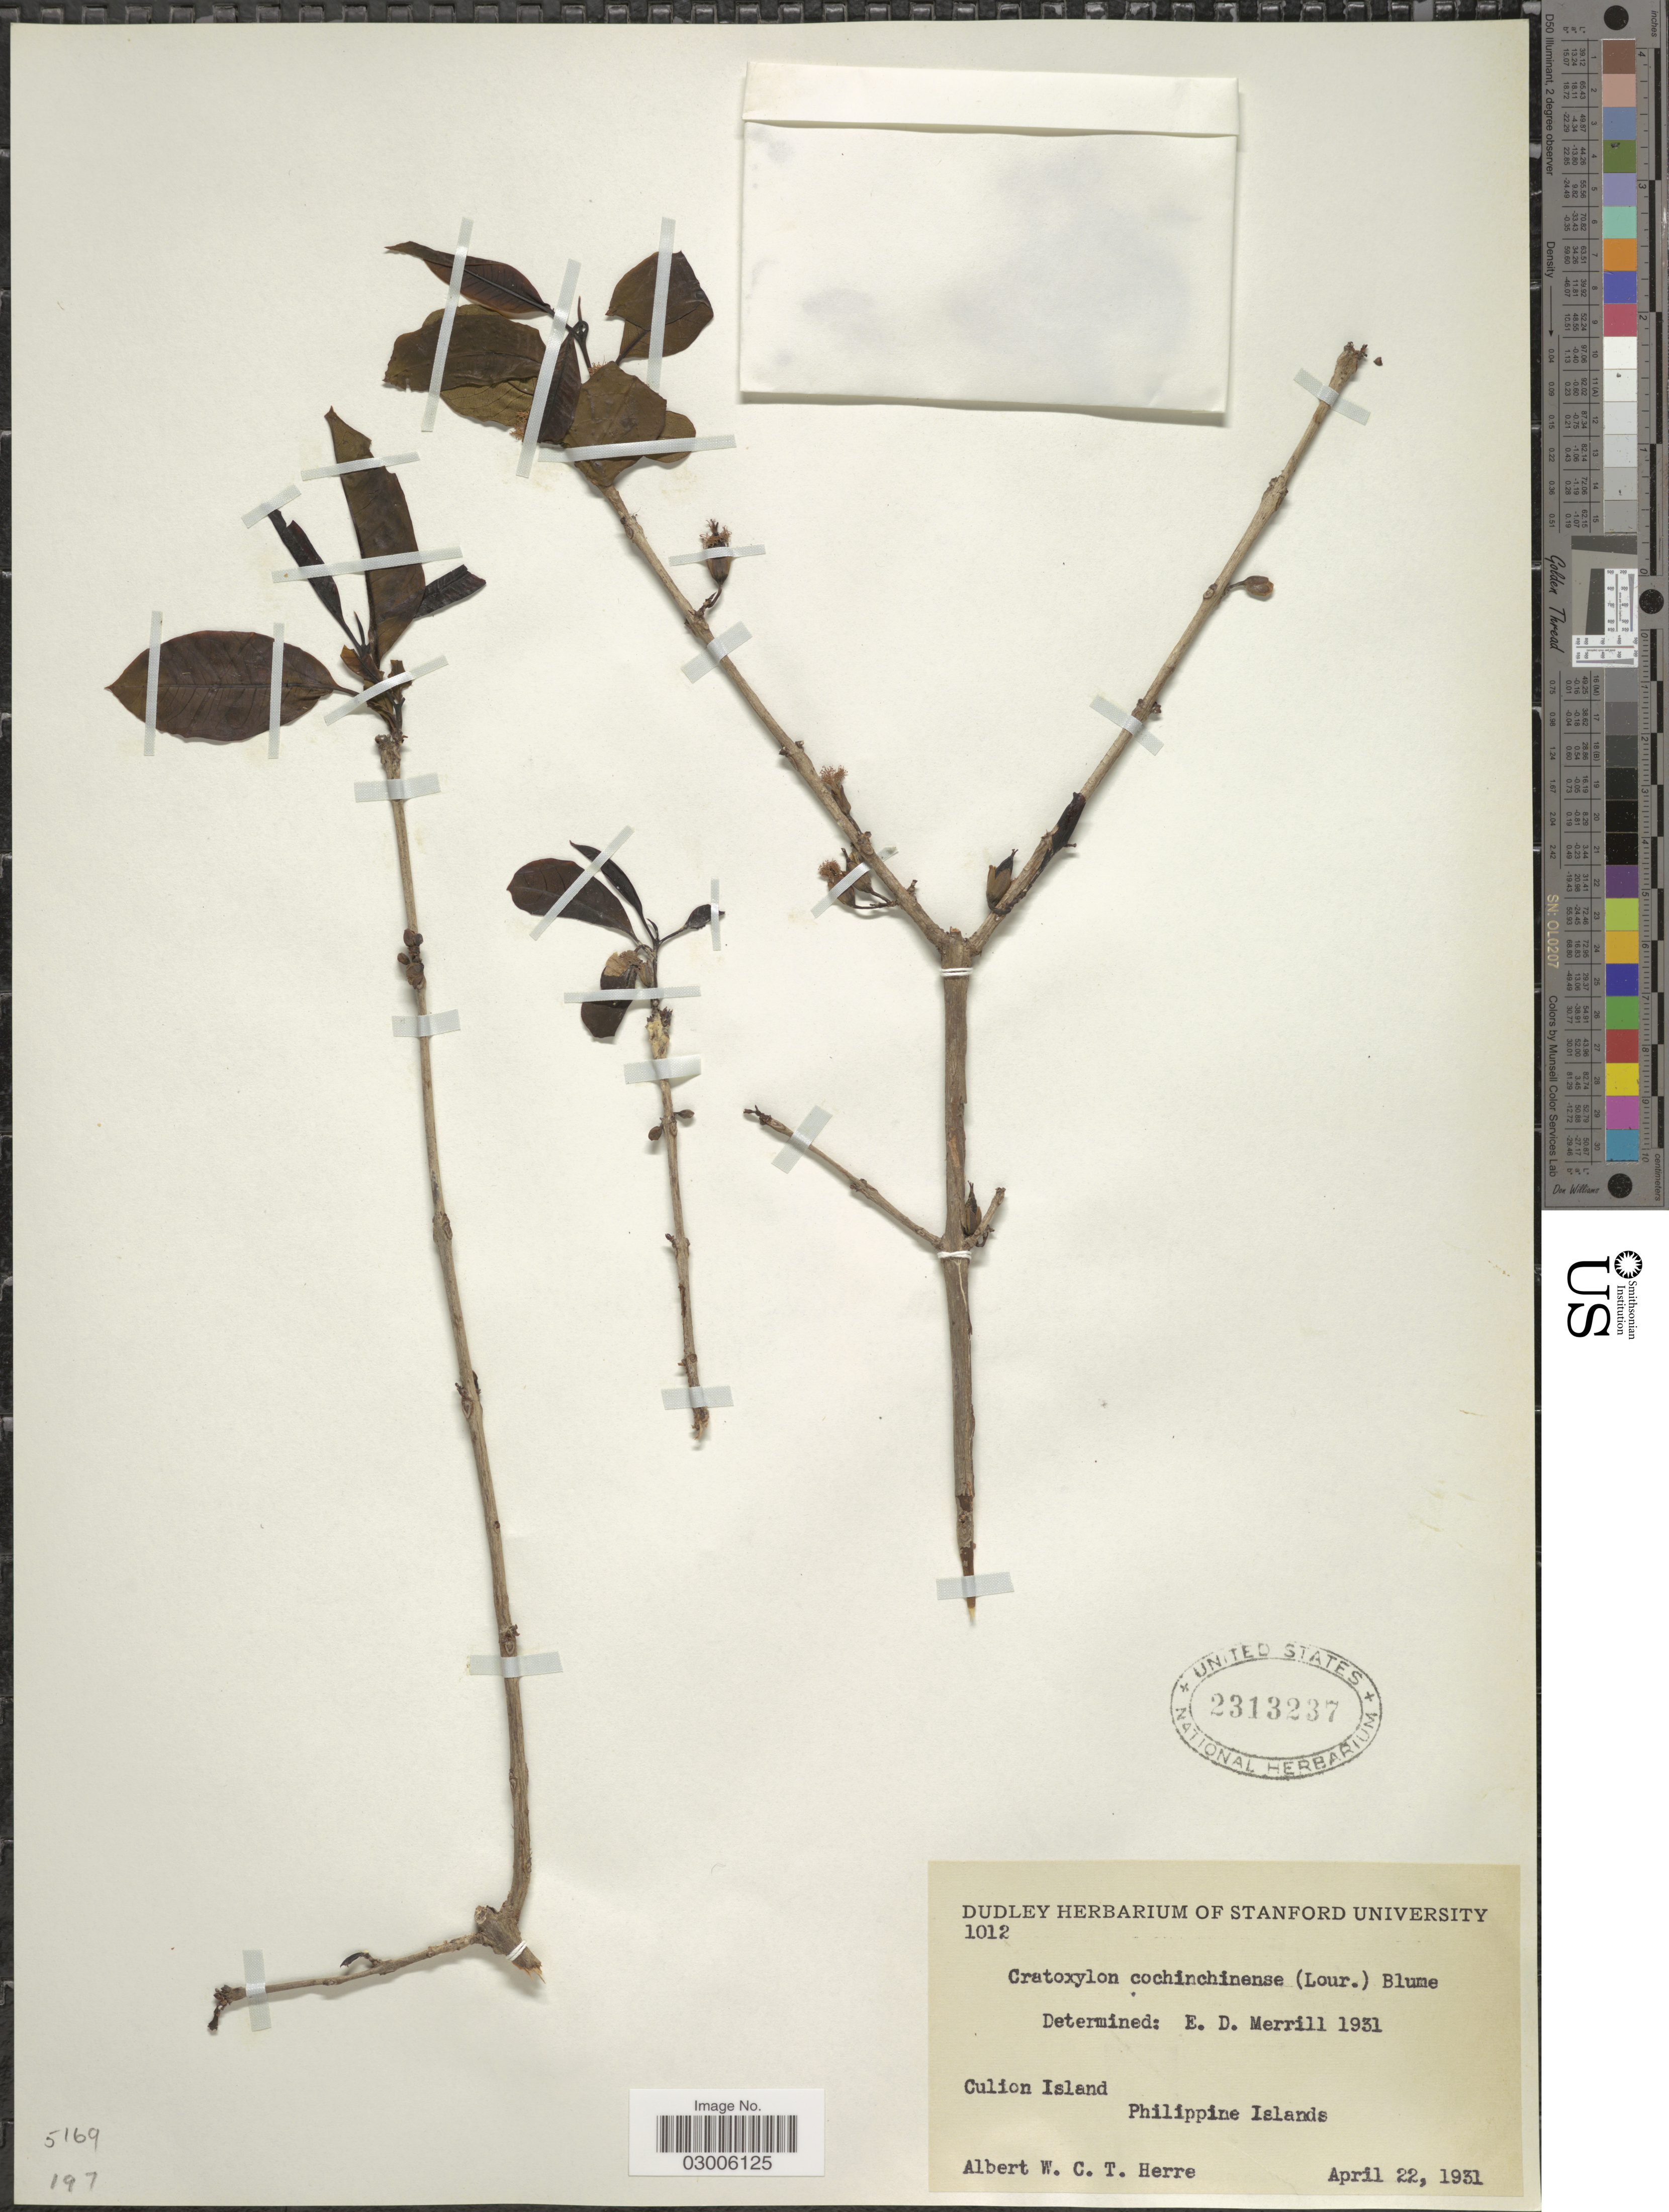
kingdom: Plantae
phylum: Tracheophyta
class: Magnoliopsida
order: Malpighiales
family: Hypericaceae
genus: Cratoxylum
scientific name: Cratoxylum cochinchinense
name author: (Lour.) Blume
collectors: A. W. Herre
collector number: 1012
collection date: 1931-04-22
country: Philippines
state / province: Mimaropa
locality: Culion Island.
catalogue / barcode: US 2313237